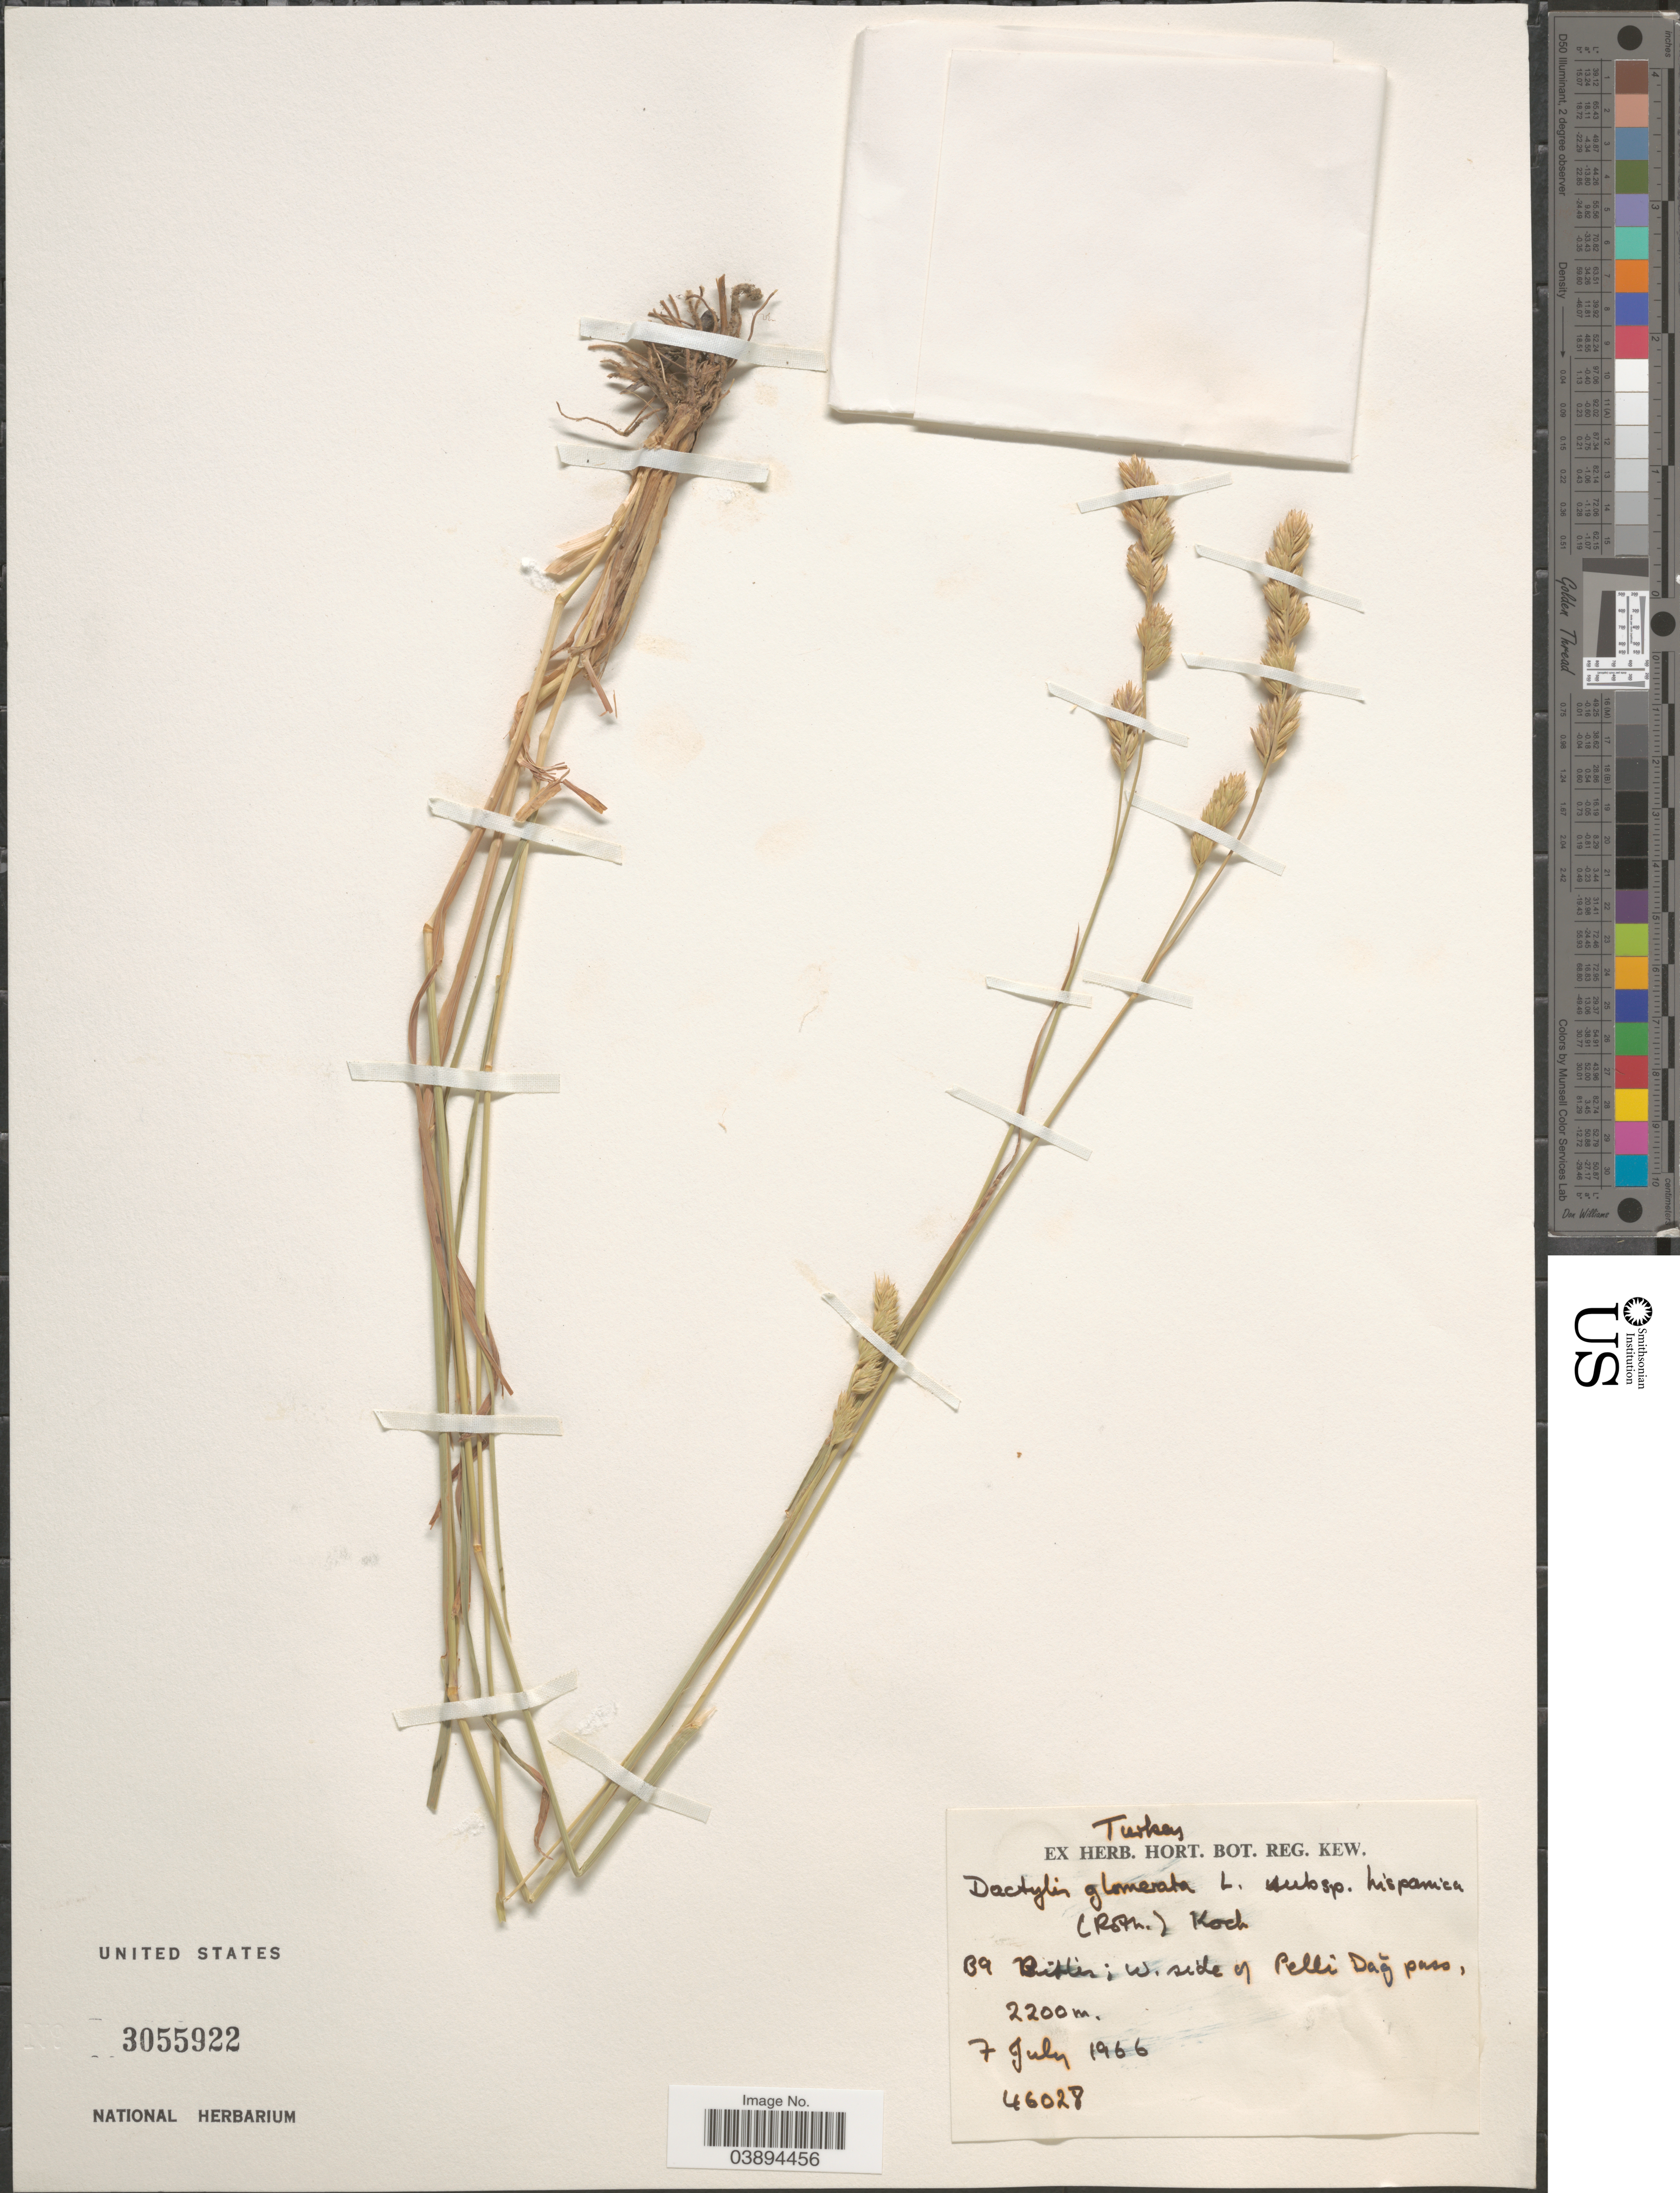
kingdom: Plantae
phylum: Tracheophyta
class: Liliopsida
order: Poales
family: Poaceae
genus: Dactylis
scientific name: Dactylis glomerata subsp. hispanica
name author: (Roth) Nyman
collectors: Ex herb. Hort. Bot. Reg. Kew.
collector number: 46028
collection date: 1966-07-07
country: Turkey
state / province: Bitlis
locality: B9 Bitlis; W. side of Pelli Dag pass.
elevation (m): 2200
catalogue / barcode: US 3055922